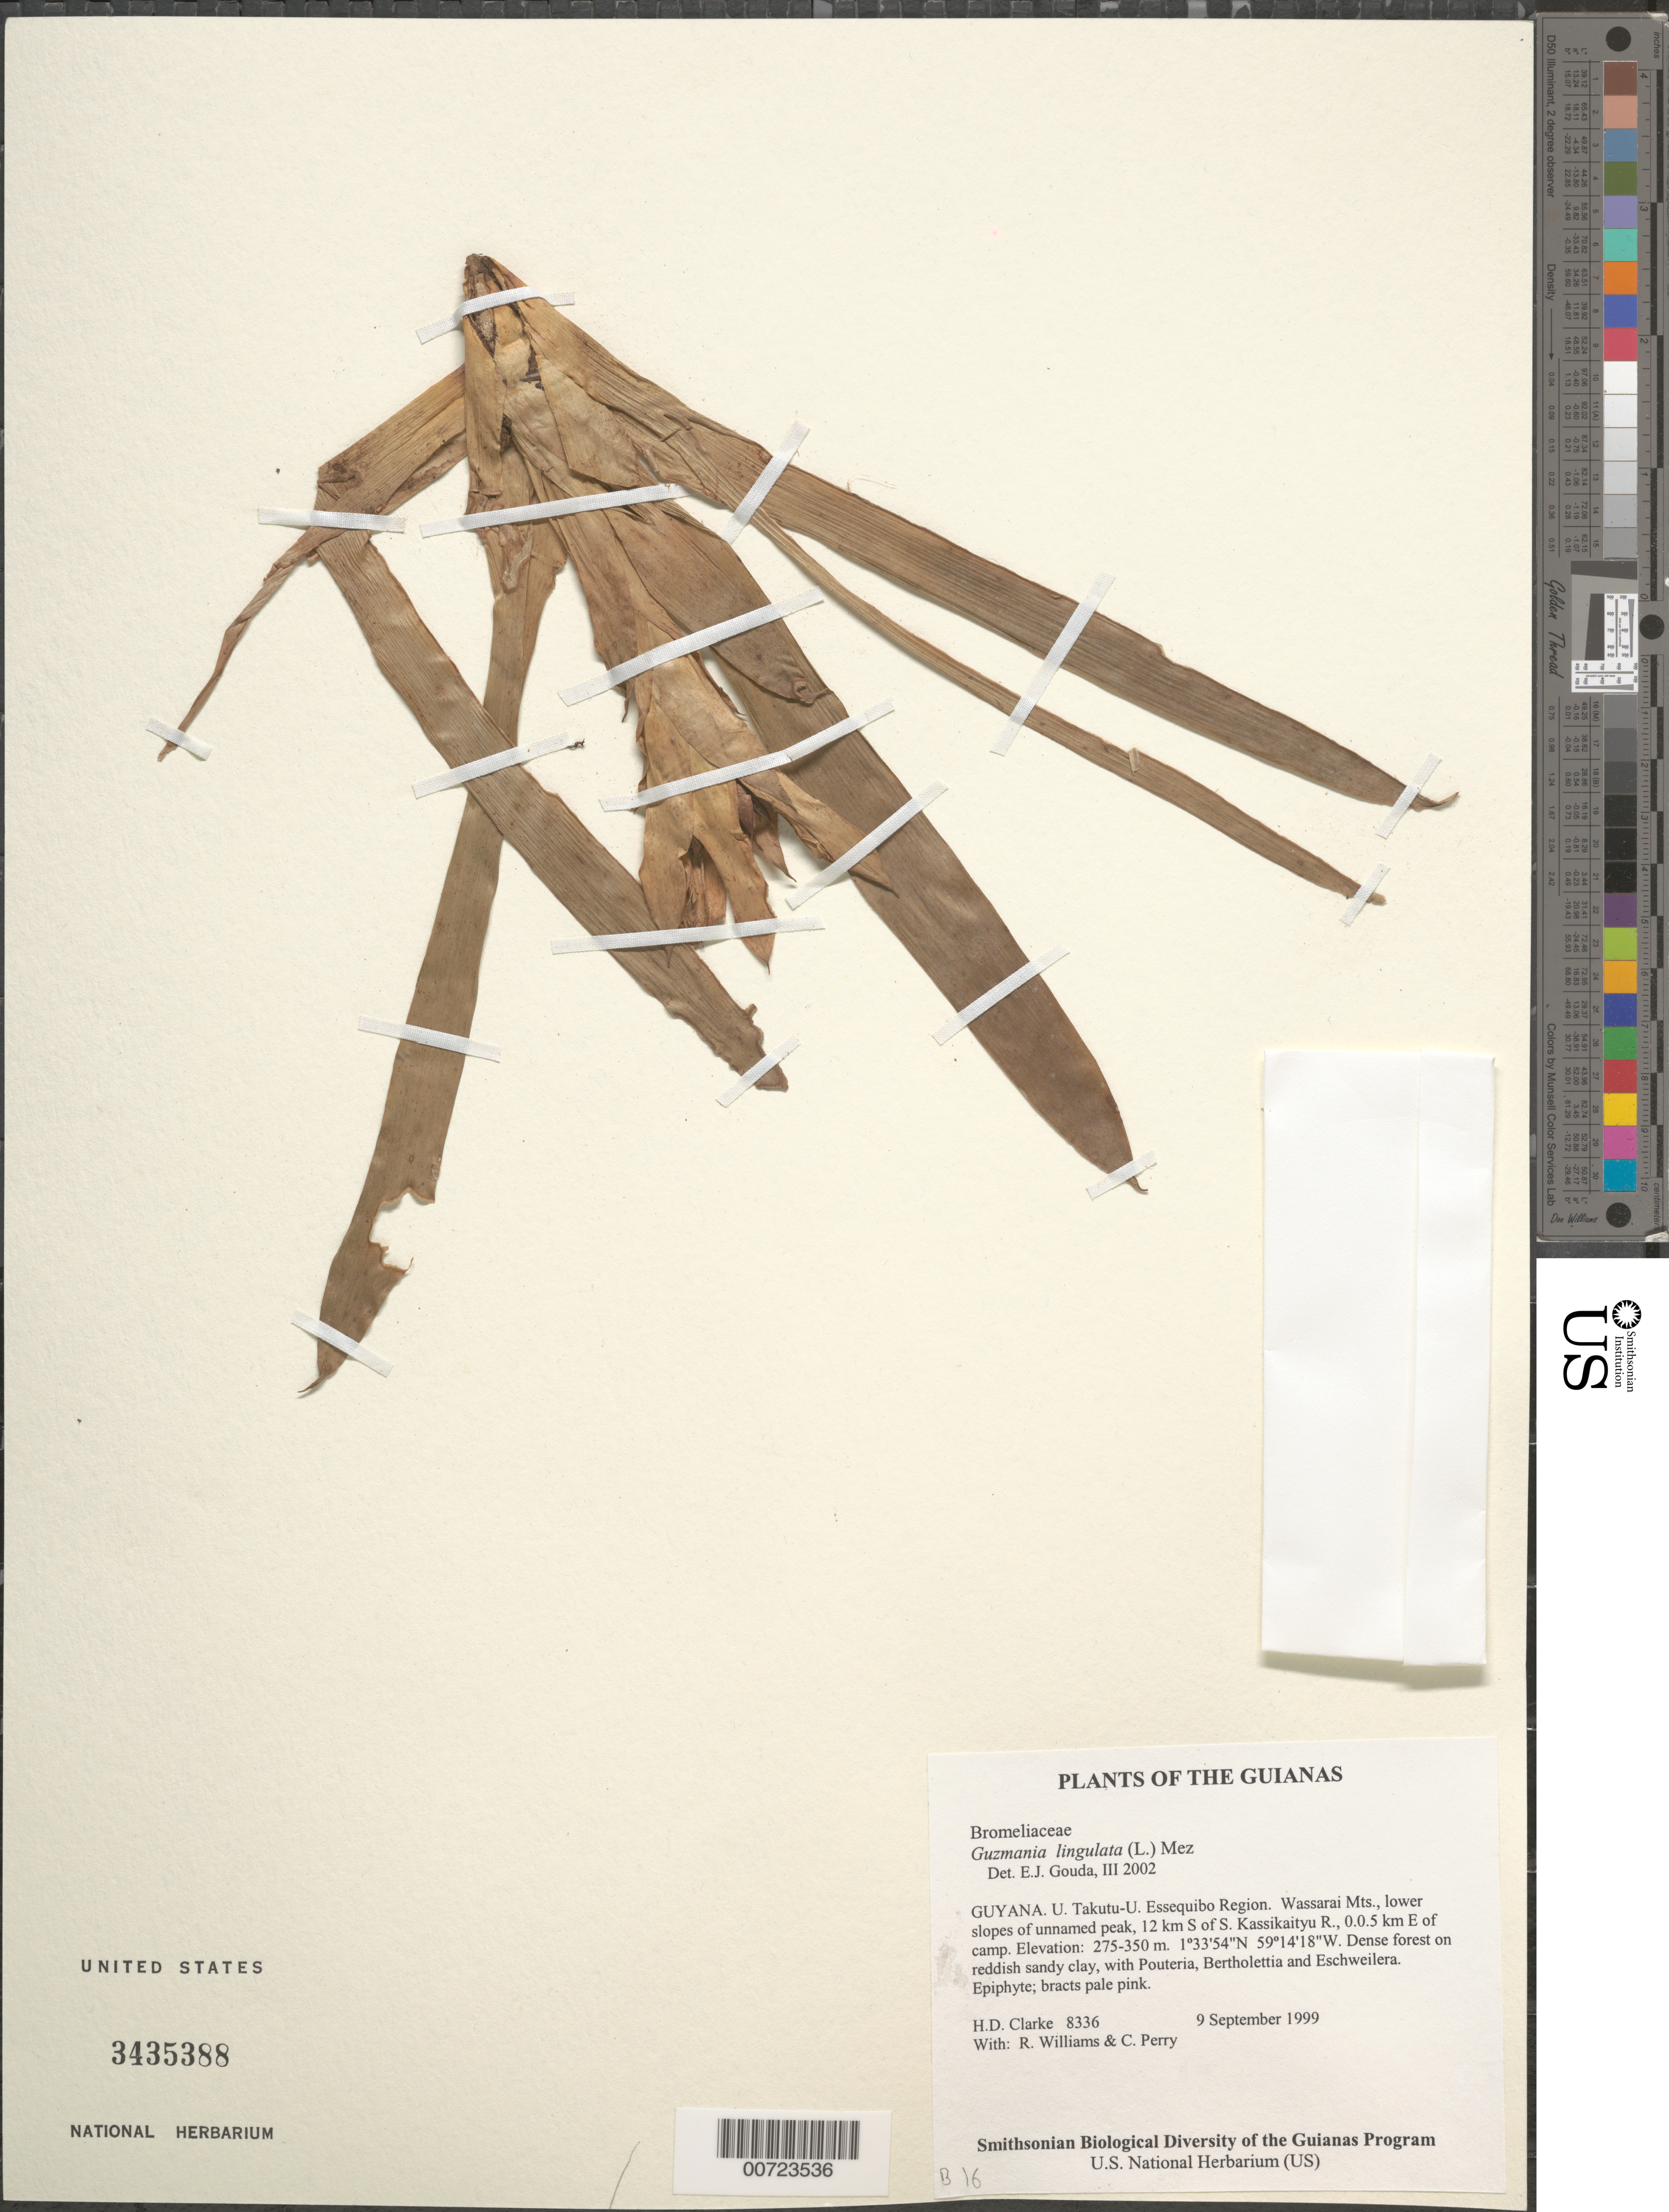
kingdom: Plantae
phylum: Tracheophyta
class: Liliopsida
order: Poales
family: Bromeliaceae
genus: Guzmania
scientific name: Guzmania lingulata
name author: (L.) Mez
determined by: Gouda, E. J.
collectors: H. D. Clarke, R. Williams & C. Perry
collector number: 8336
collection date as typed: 9 September 1999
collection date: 1999-09-09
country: Guyana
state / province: U. Takutu-U. Essequibo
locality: Wassarai Mts., lower slopes of unnamed peak, 12 km S of S. Kassikaityu R., 0.0.5 km E of camp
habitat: Dense forest on reddish sandy clay, with Pouteria, Bertholettia and Eschweilera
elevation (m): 275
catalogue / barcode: US 3435388